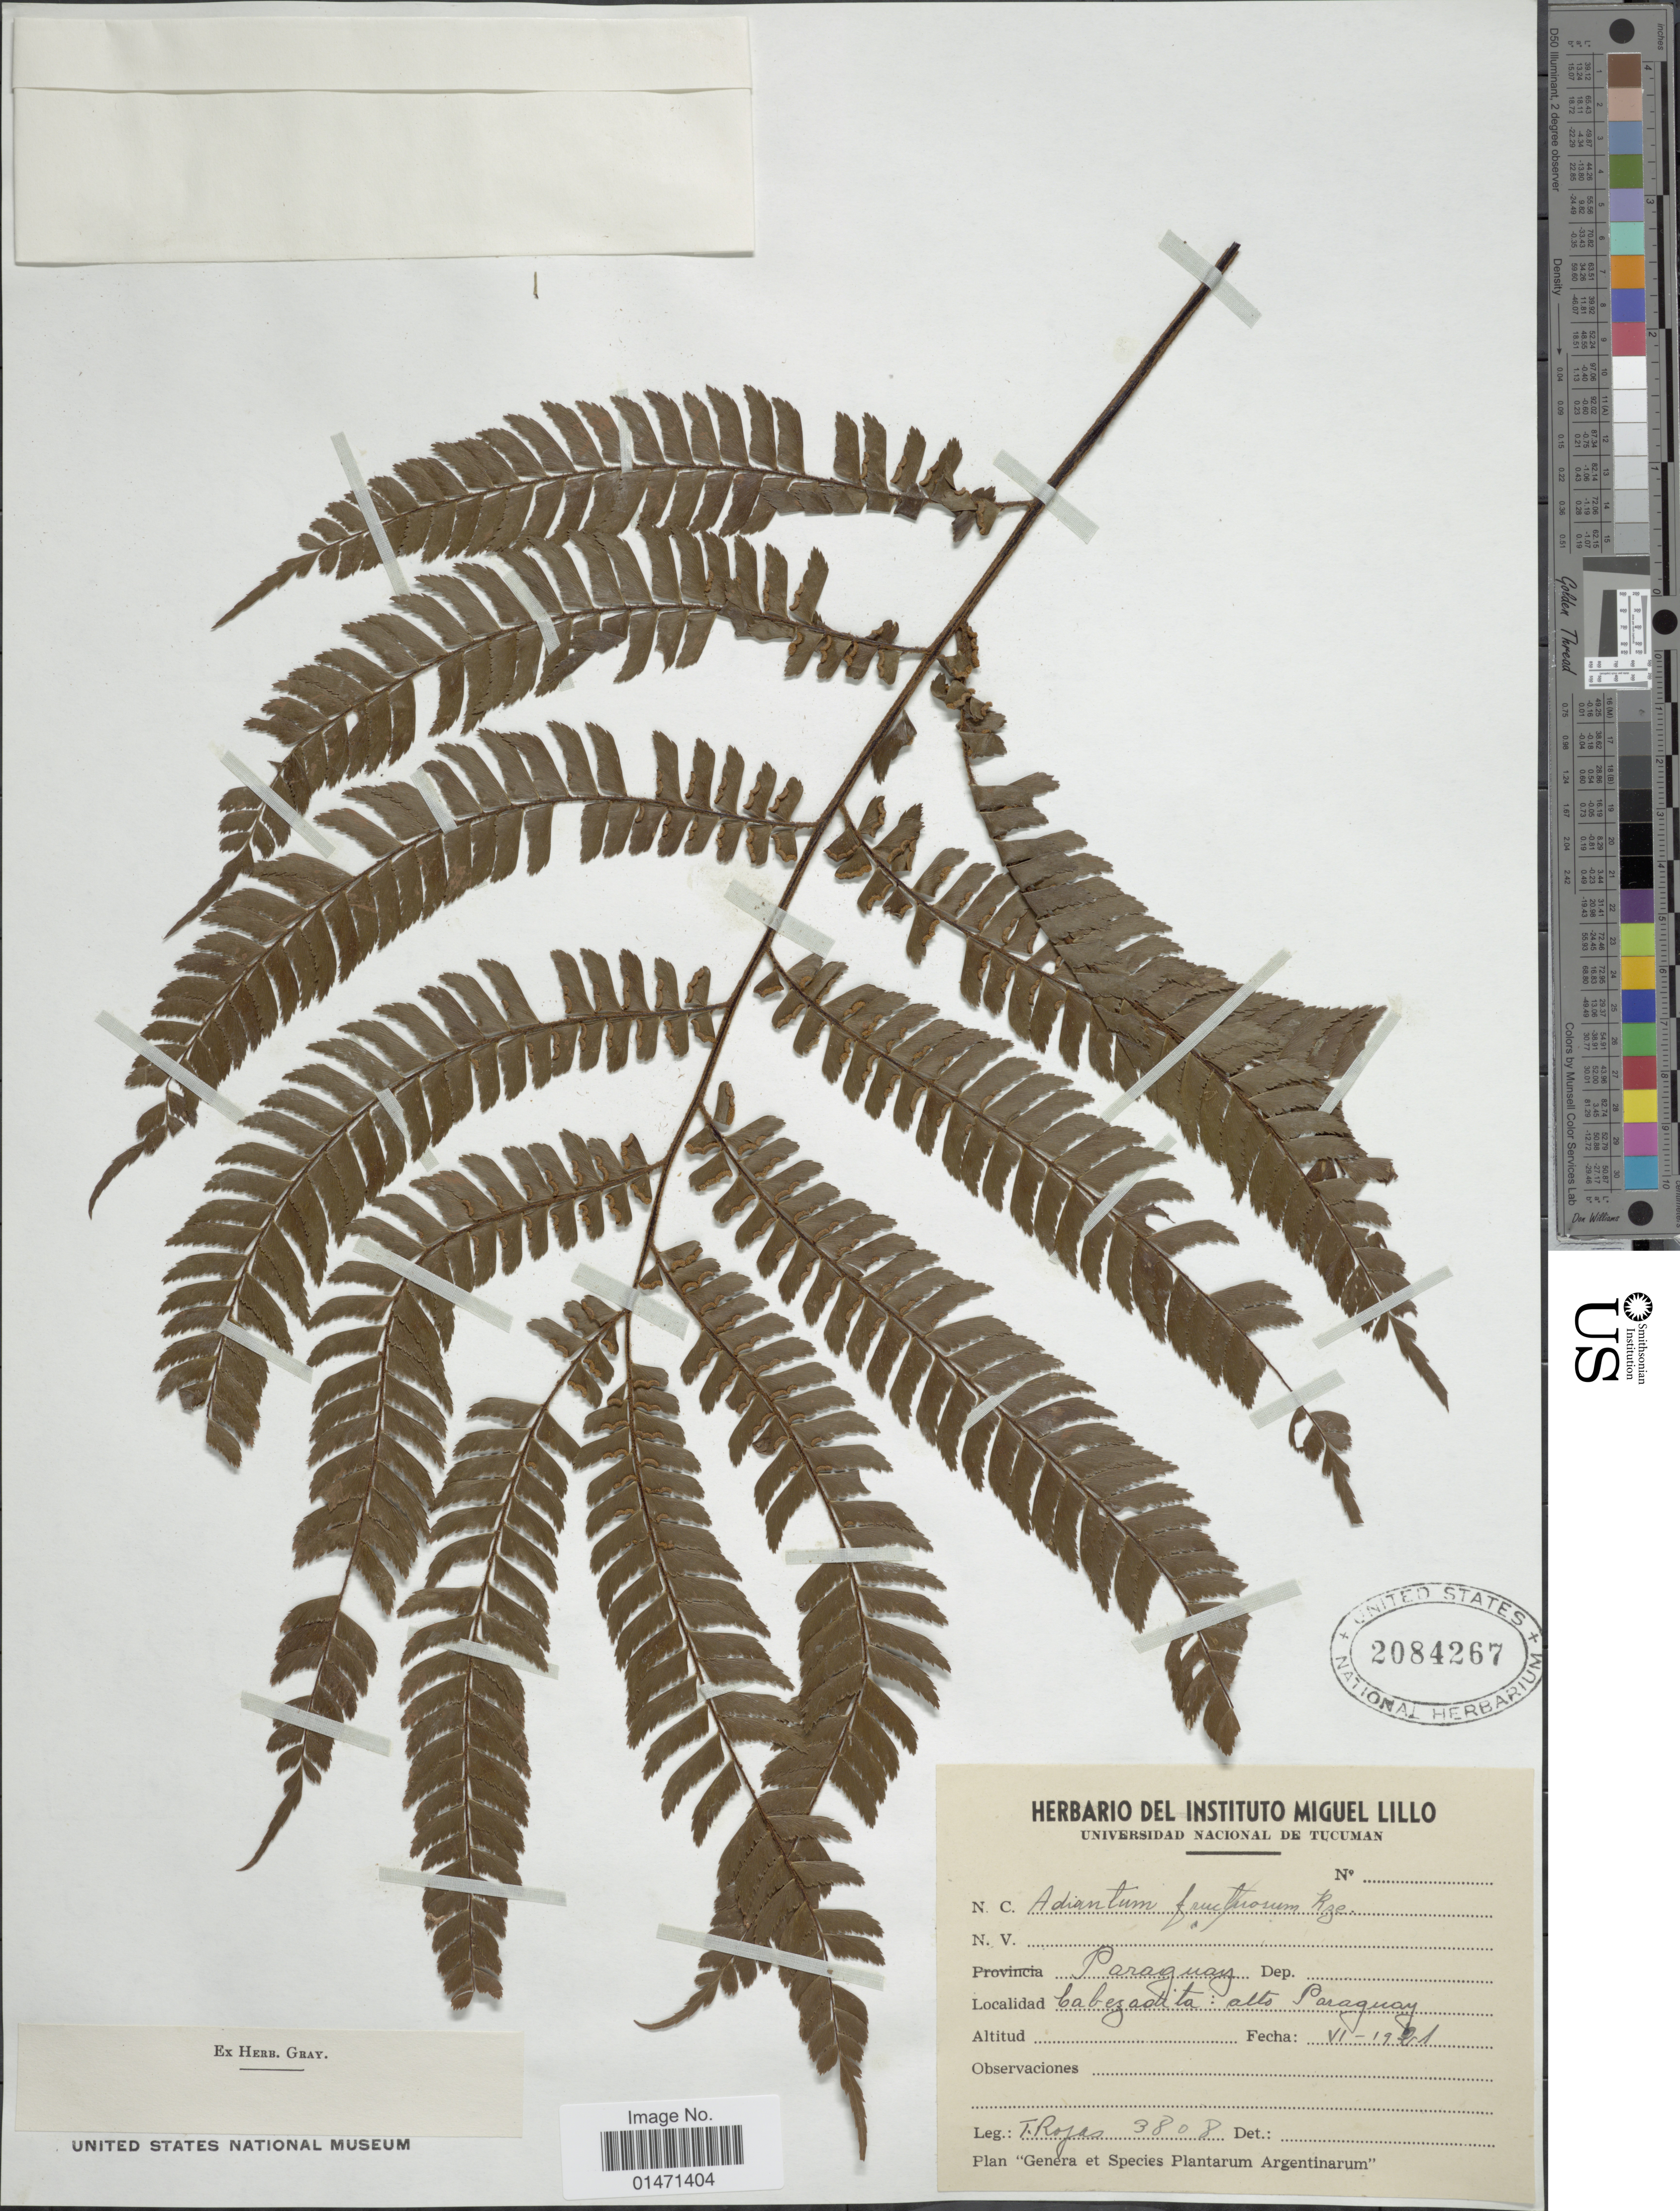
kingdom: Plantae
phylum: Tracheophyta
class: Polypodiopsida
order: Polypodiales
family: Pteridaceae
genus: Adiantum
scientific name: Adiantum rondonii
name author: A. Samp.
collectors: T. Rojas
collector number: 3808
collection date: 1921-06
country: Paraguay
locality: Paraguay, Cabezadita alto Paraguay.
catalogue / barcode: US 2084267